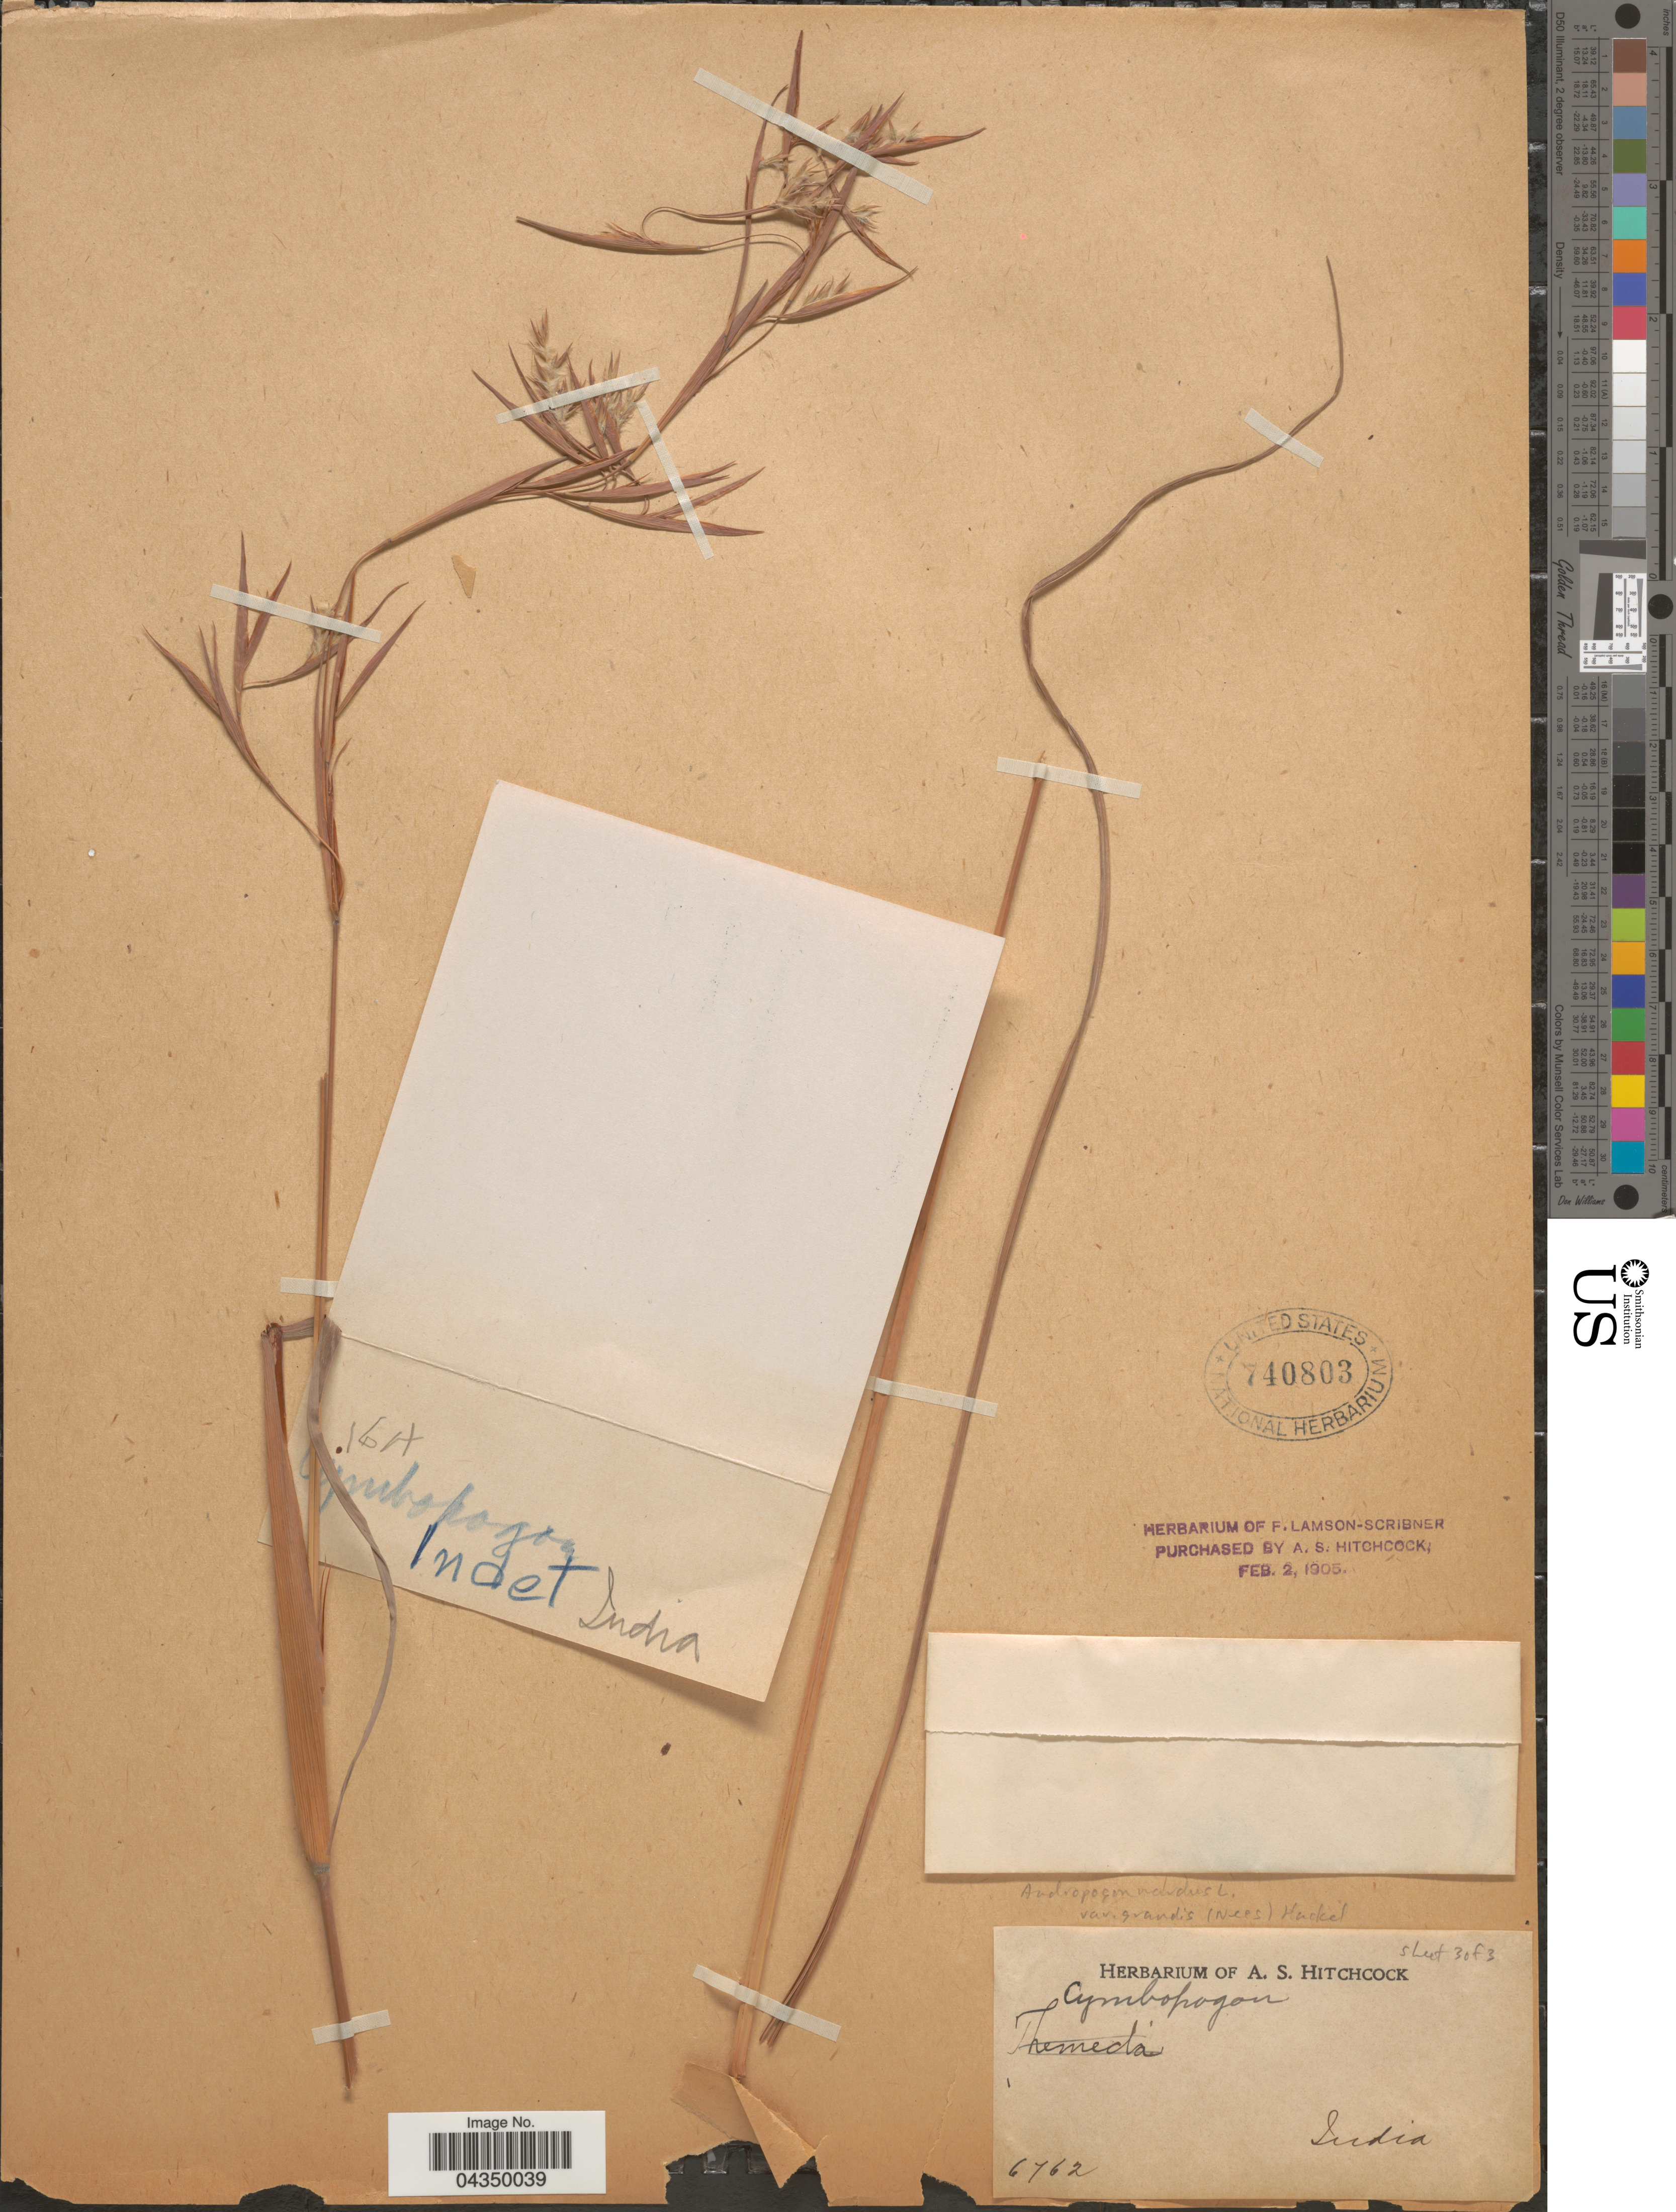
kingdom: Plantae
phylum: Tracheophyta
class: Liliopsida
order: Poales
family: Poaceae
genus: Cymbopogon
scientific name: Cymbopogon nardus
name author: (L.) Rendle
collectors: Ex herb. A. S. Hitchcock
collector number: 6762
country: India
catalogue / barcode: US 740803